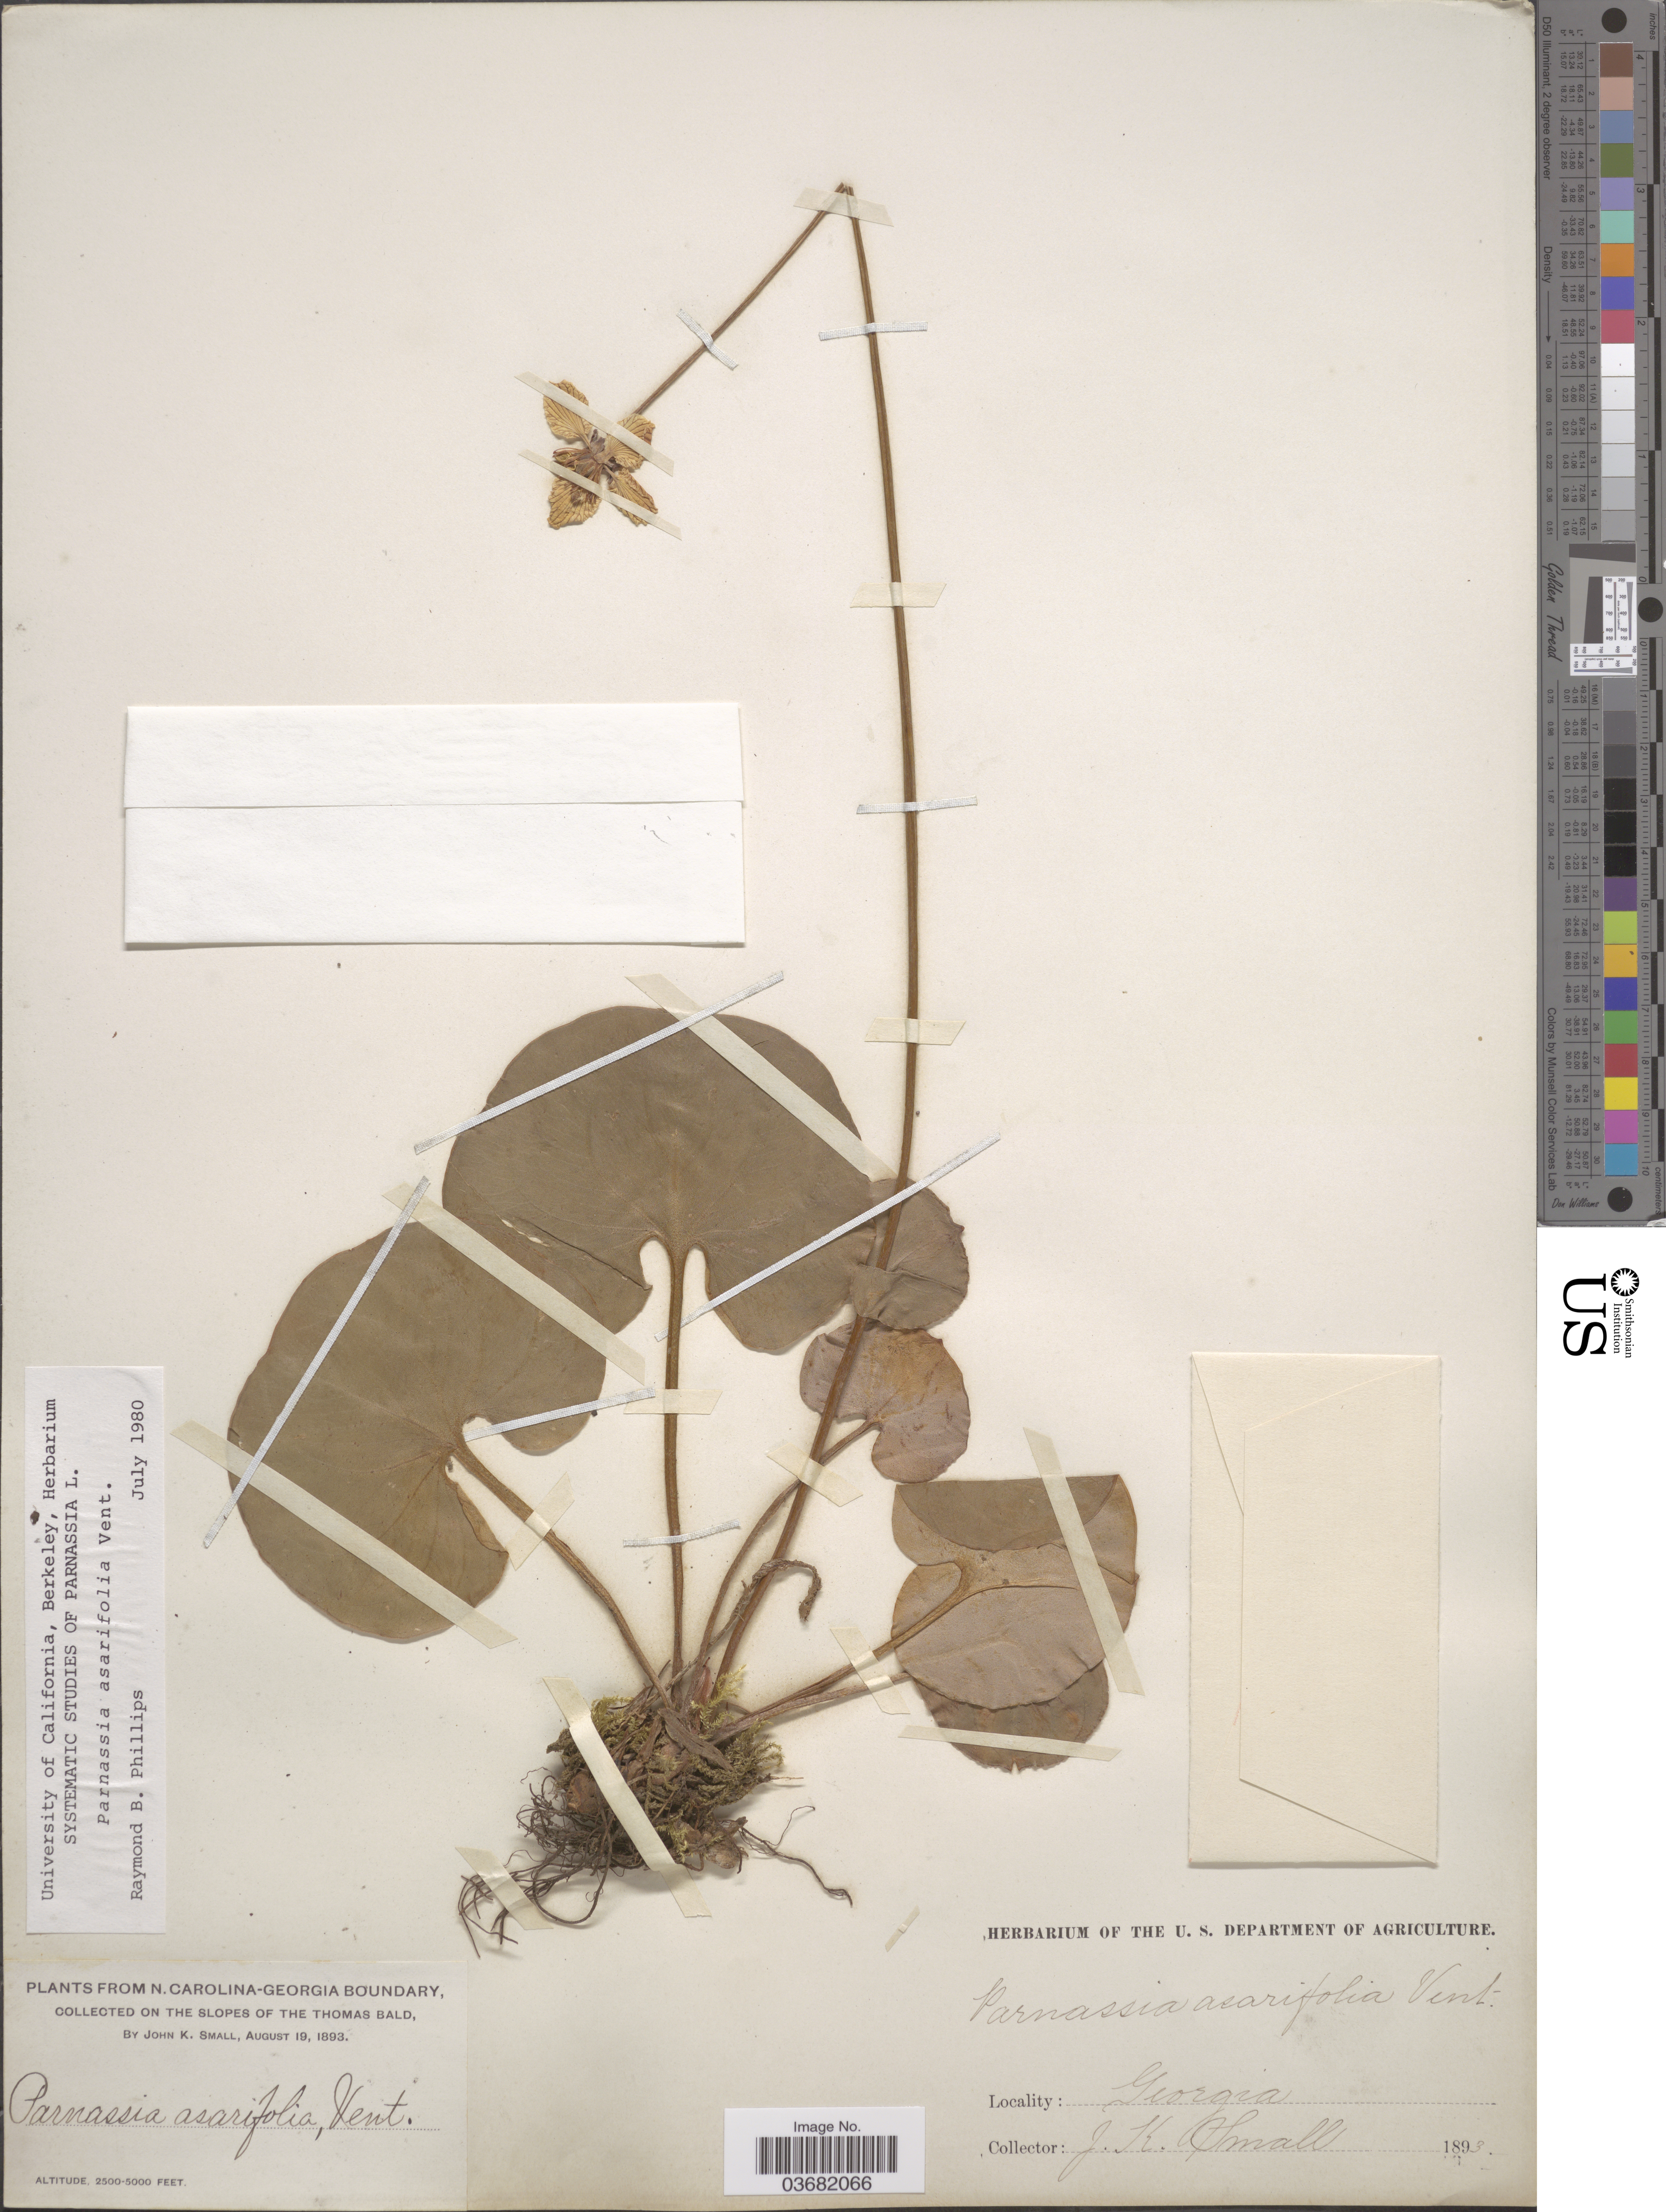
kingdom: Plantae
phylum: Tracheophyta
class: Magnoliopsida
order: Celastrales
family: Parnassiaceae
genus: Parnassia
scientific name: Parnassia asarifolia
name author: Vent.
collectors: J. K. Small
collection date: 1893-08-19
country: United States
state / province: Georgia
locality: From N. Carolina-Georgia Boundary. On the slopes of the Thomas Bald.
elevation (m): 762